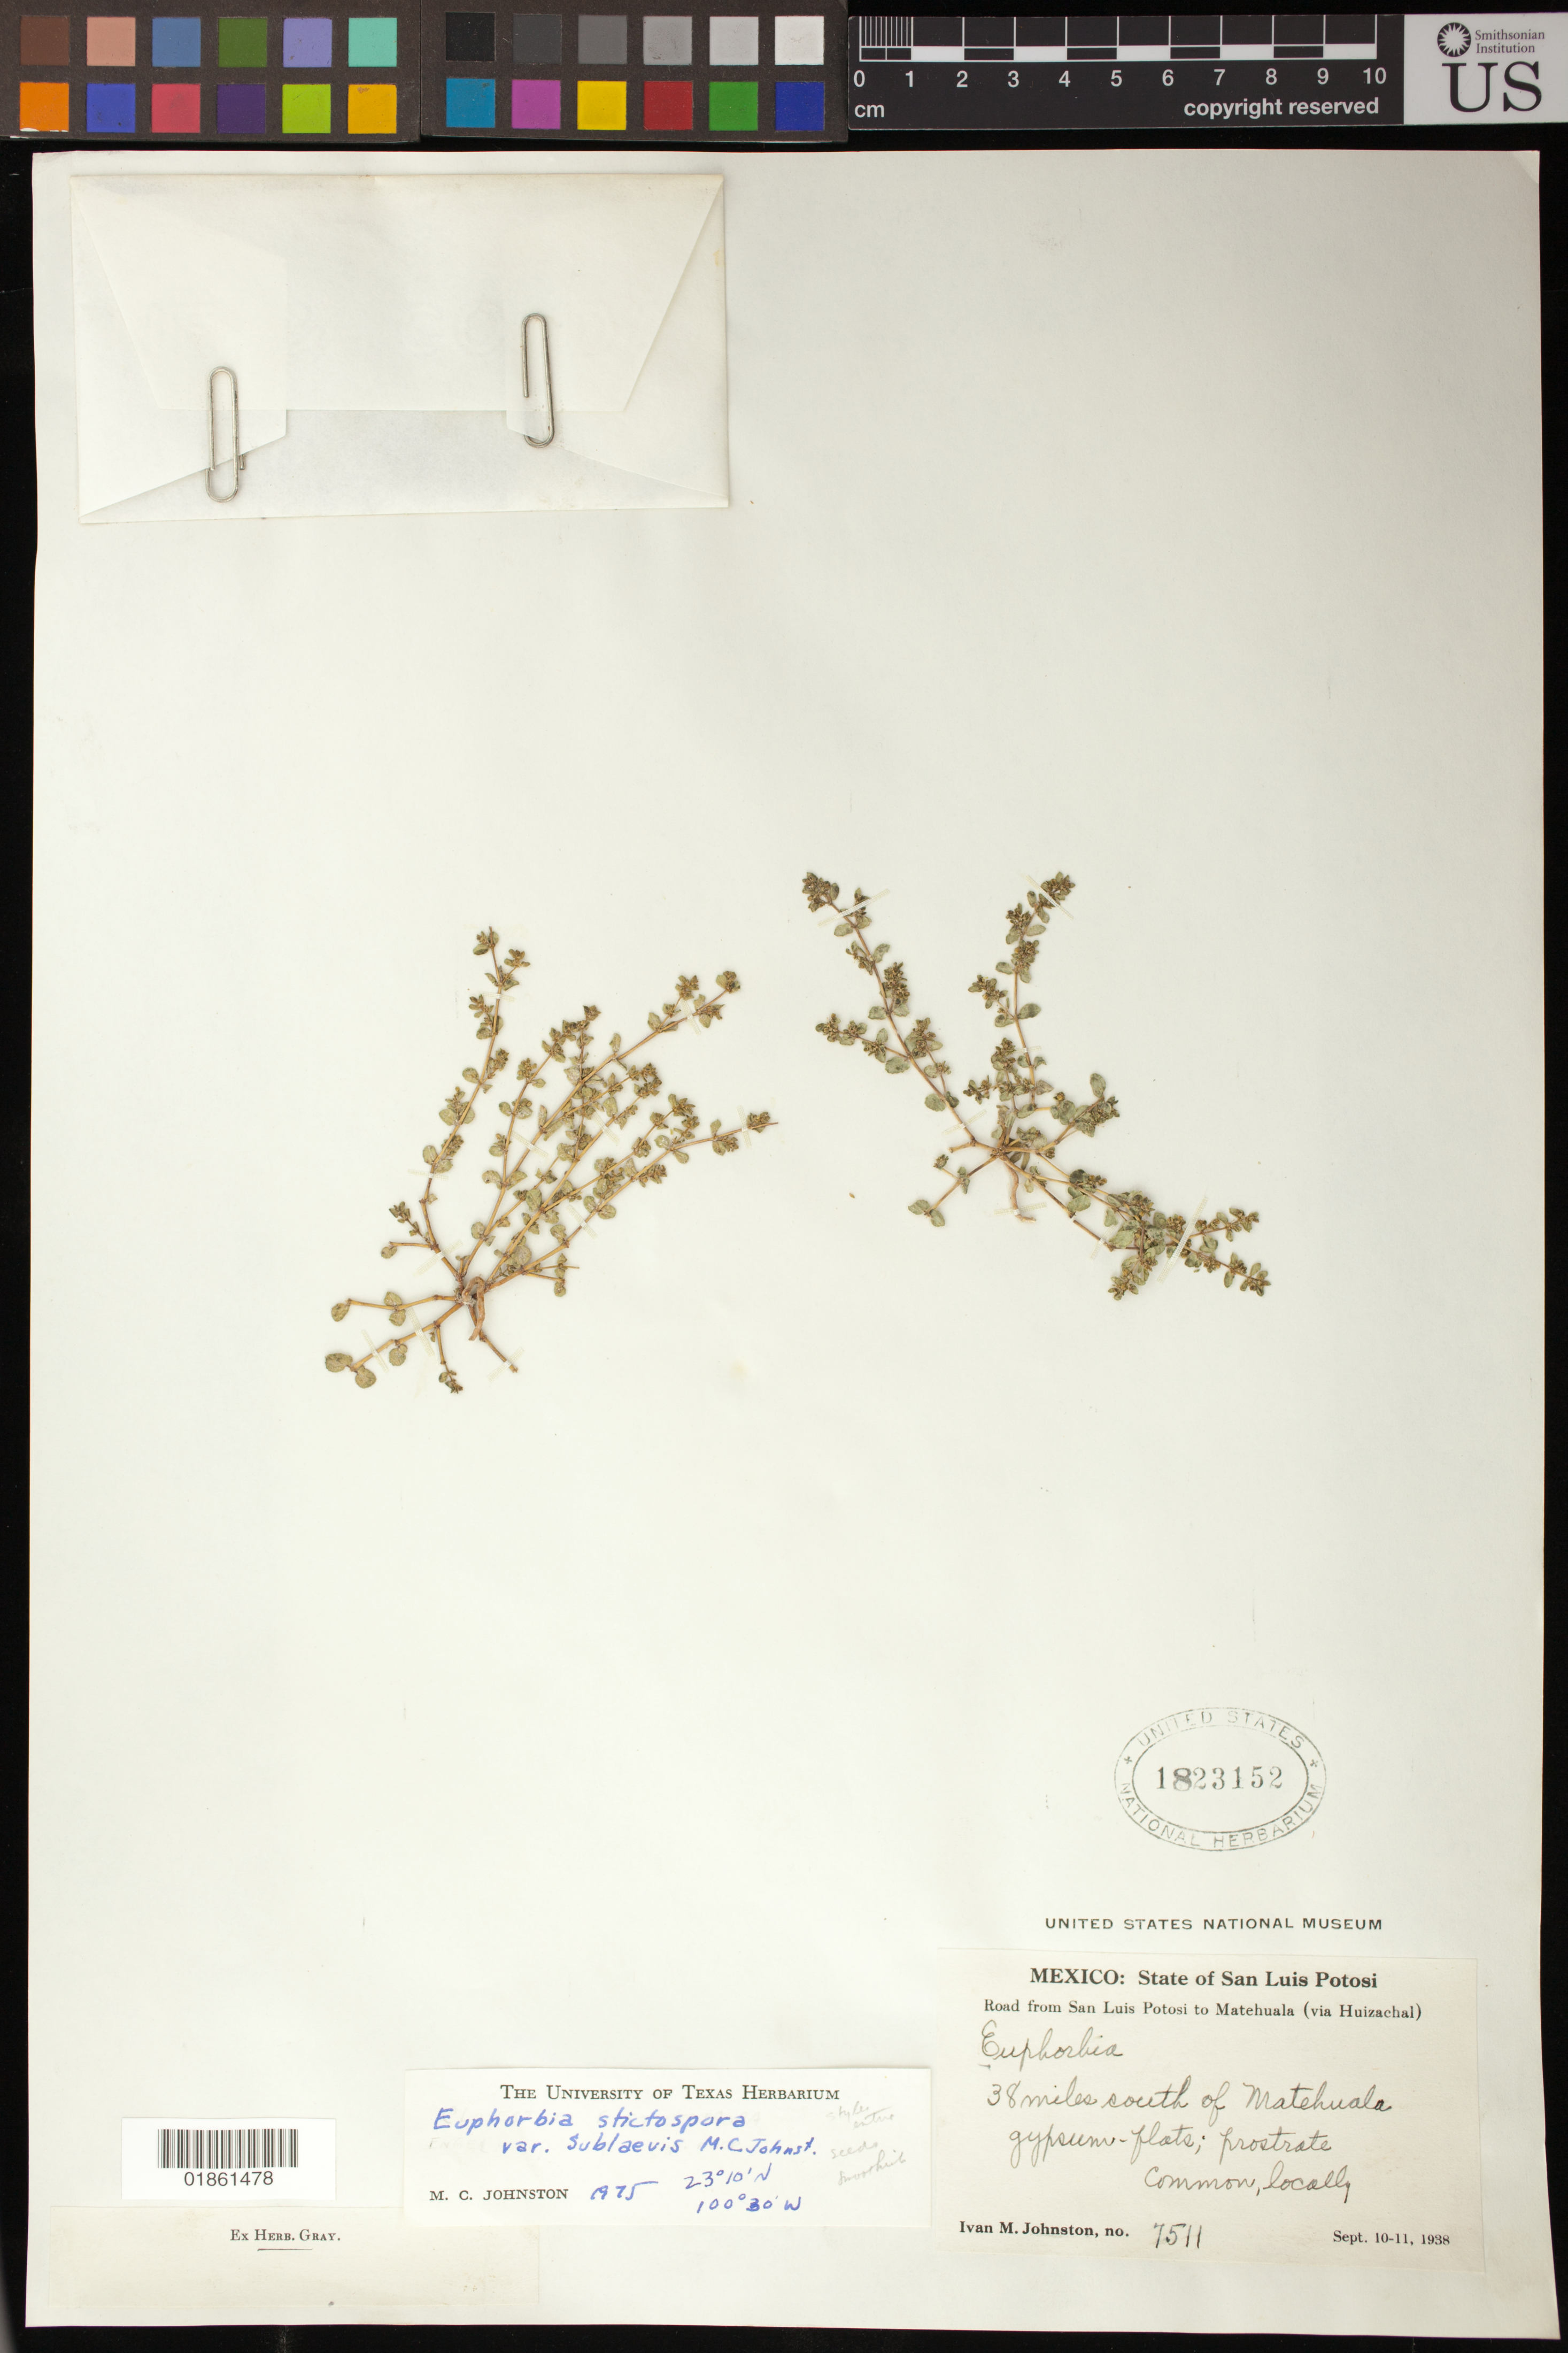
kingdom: Plantae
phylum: Tracheophyta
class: Magnoliopsida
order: Malpighiales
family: Euphorbiaceae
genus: Euphorbia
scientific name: Euphorbia stictospora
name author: Engelm.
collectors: I.M. Johnston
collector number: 7511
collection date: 1938-09-10/1938-09-11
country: Mexico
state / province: San Luis Potosí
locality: Road from San Luis Potosi to Matehuala (via Huizachal); 38 miles south of Matehuala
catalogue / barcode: US 1823152